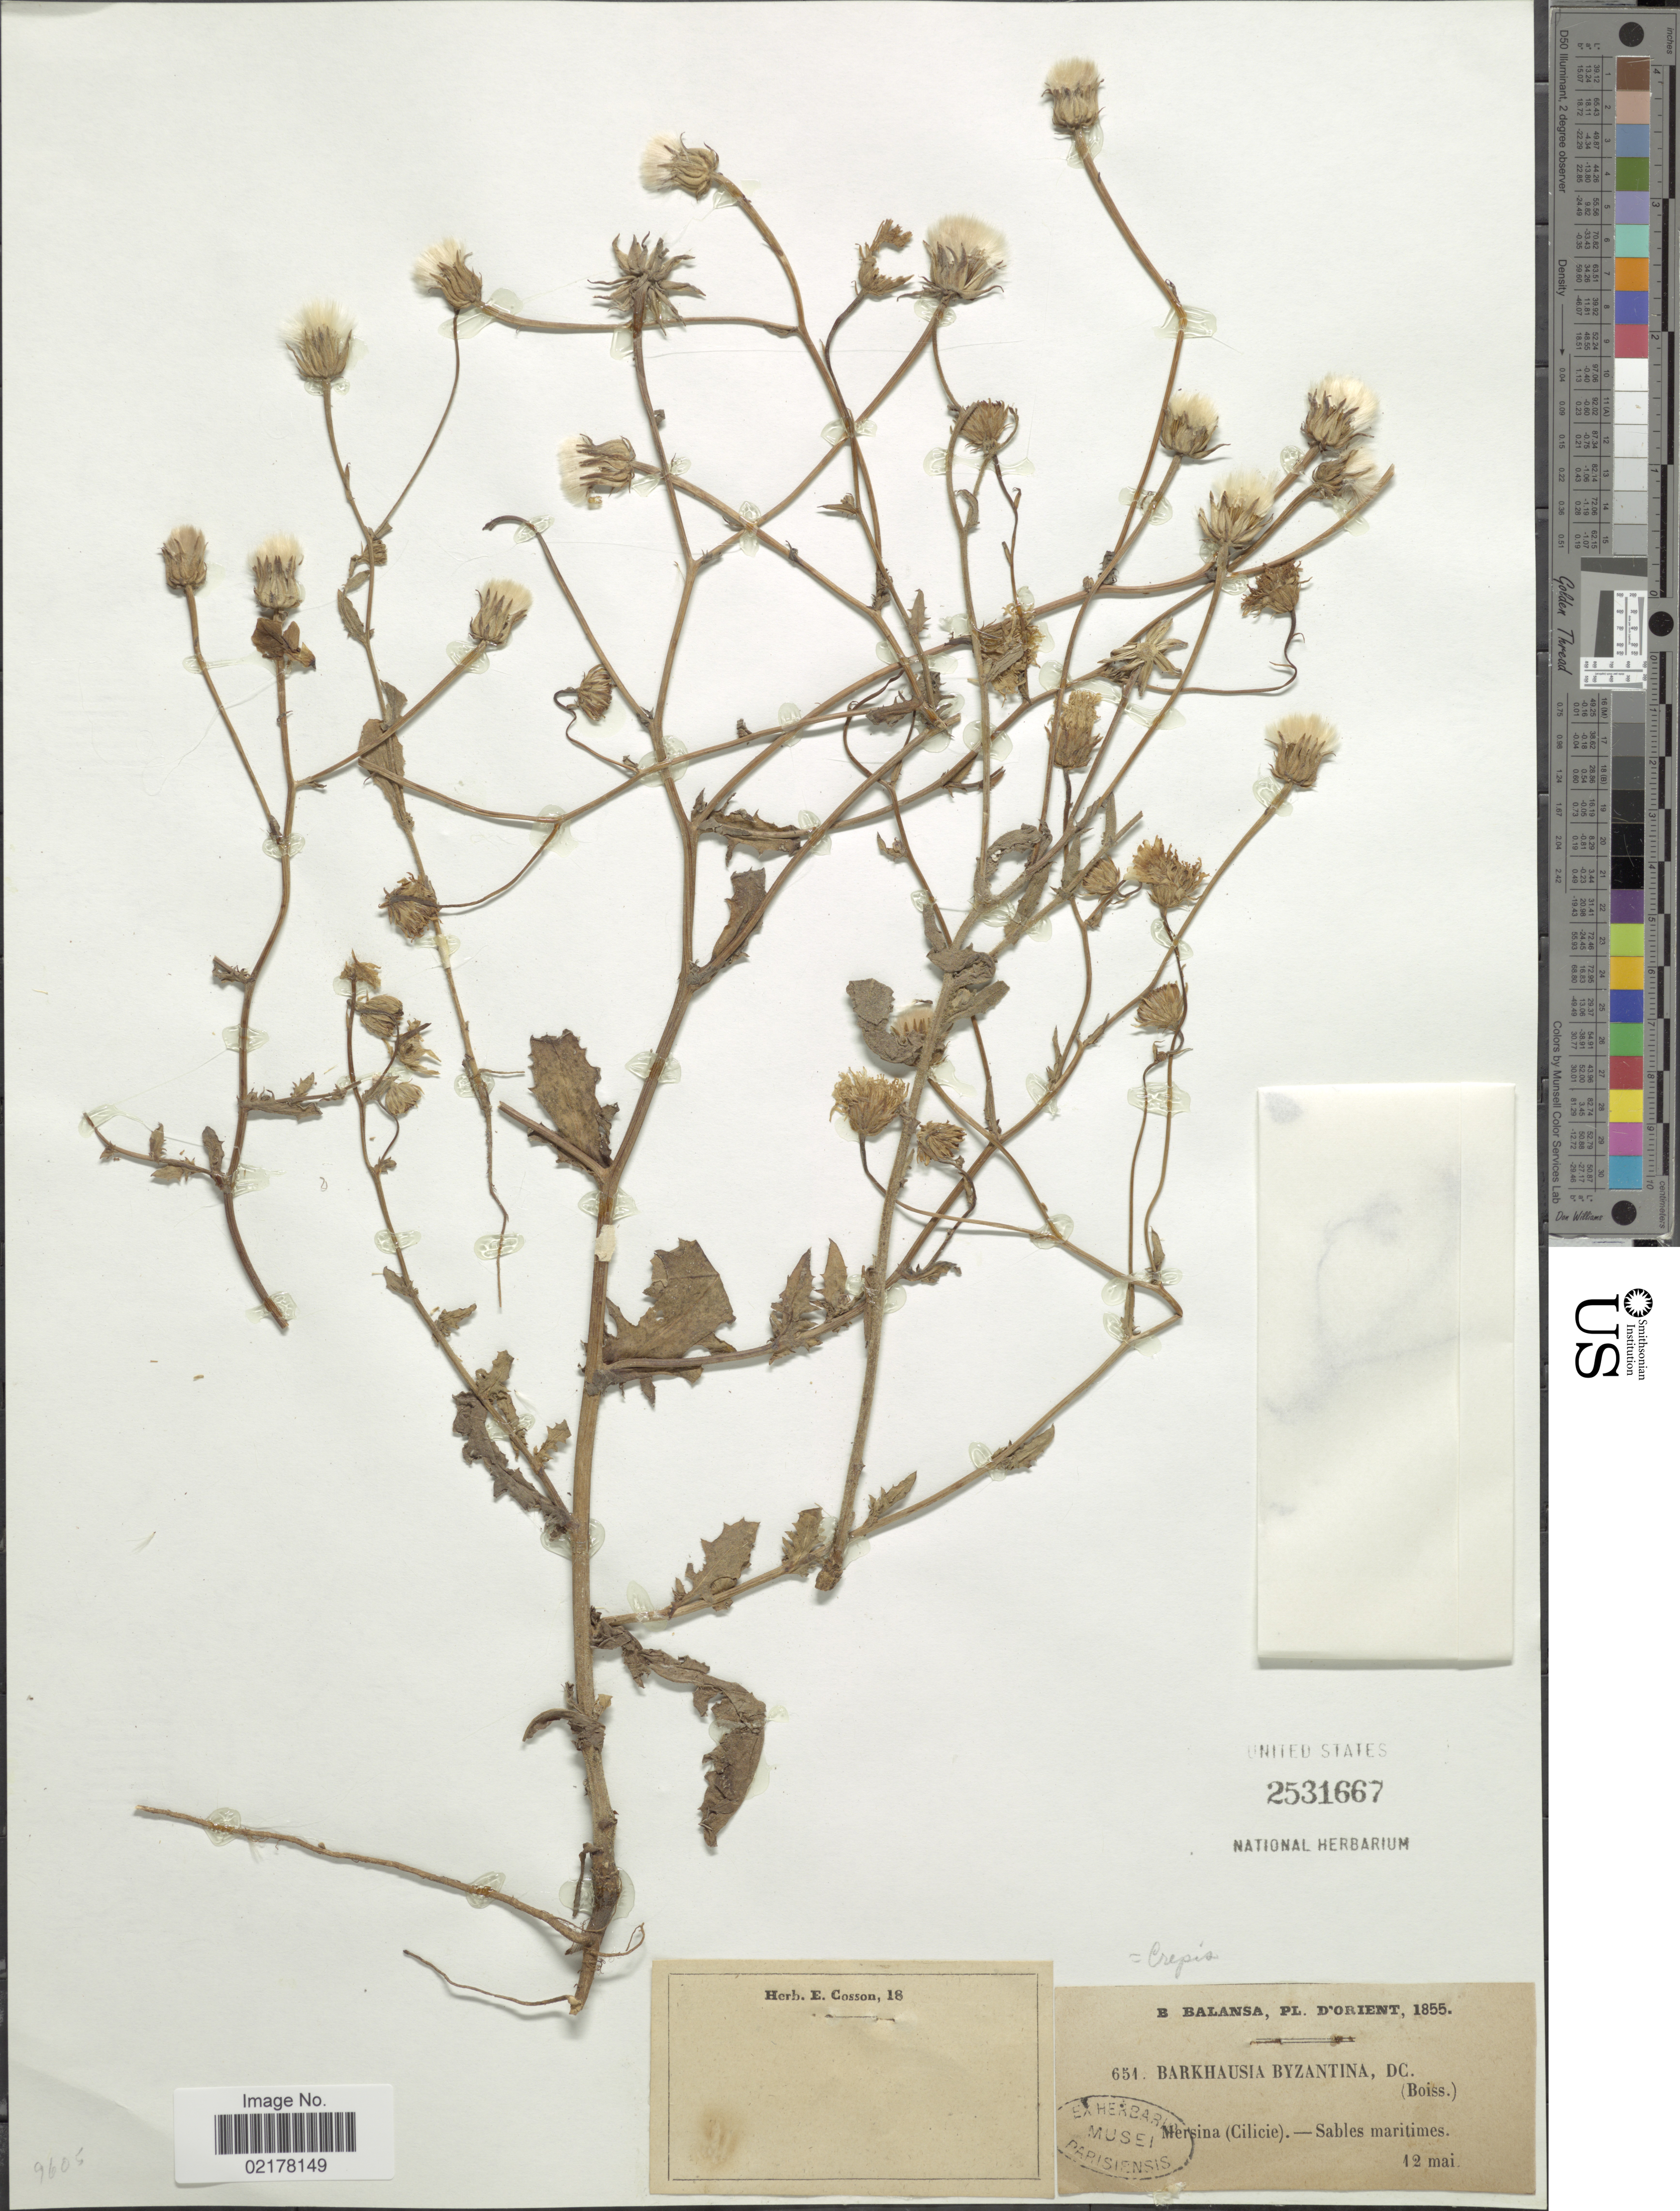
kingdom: Plantae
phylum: Tracheophyta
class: Magnoliopsida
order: Asterales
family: Asteraceae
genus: Crepis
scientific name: Crepis foetida subsp. rhoeadifolia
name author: (M. Bieb.) Čelak.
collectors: B. Balansa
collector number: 654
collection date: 1855-05-12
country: Turkey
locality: Orient. Mersina (Cilicie). -Sables maritimes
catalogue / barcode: US 2531667